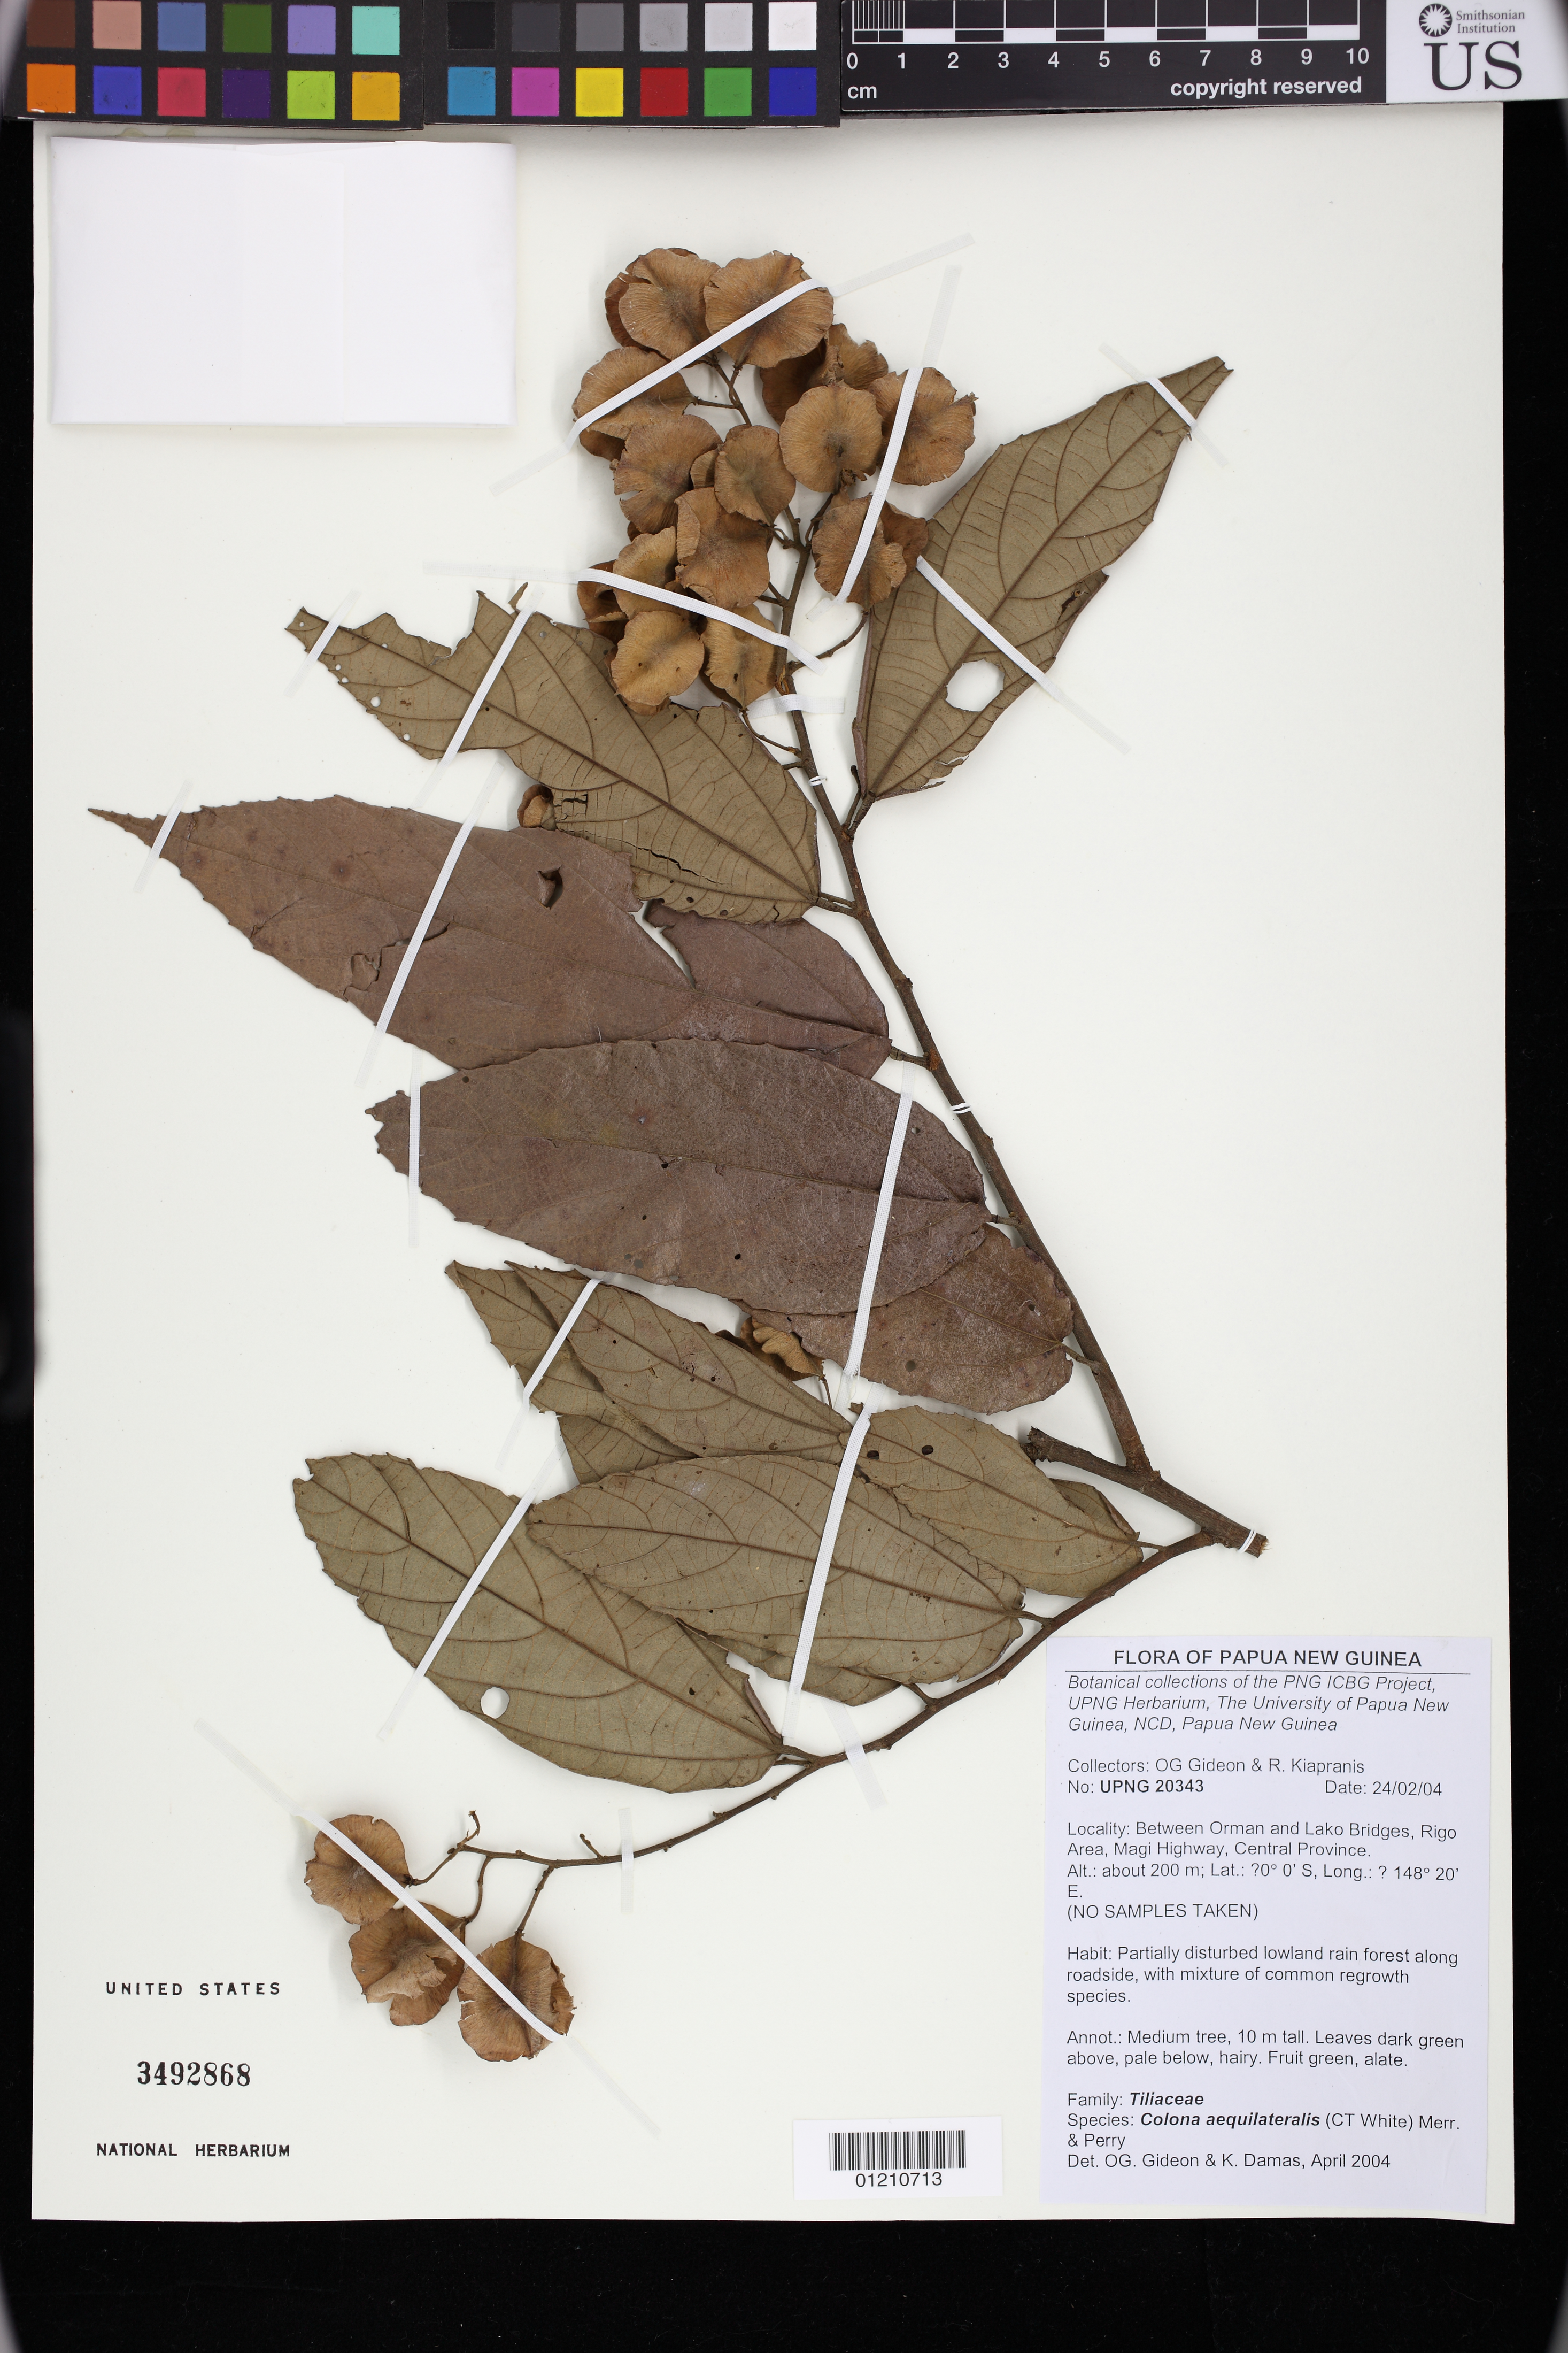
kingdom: Plantae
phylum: Tracheophyta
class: Magnoliopsida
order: Malvales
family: Malvaceae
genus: Colona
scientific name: Colona aequilateralis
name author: (C.T. White & W.D. Francis) Merr. & L.M. Perry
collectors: O. Gideon & R. Kiapranis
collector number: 20343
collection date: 2004-02-24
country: Papua New Guinea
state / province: Central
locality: Between Orman and Lako Bridges, Rigo Area, Magi Highway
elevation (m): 200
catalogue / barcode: US 3492868